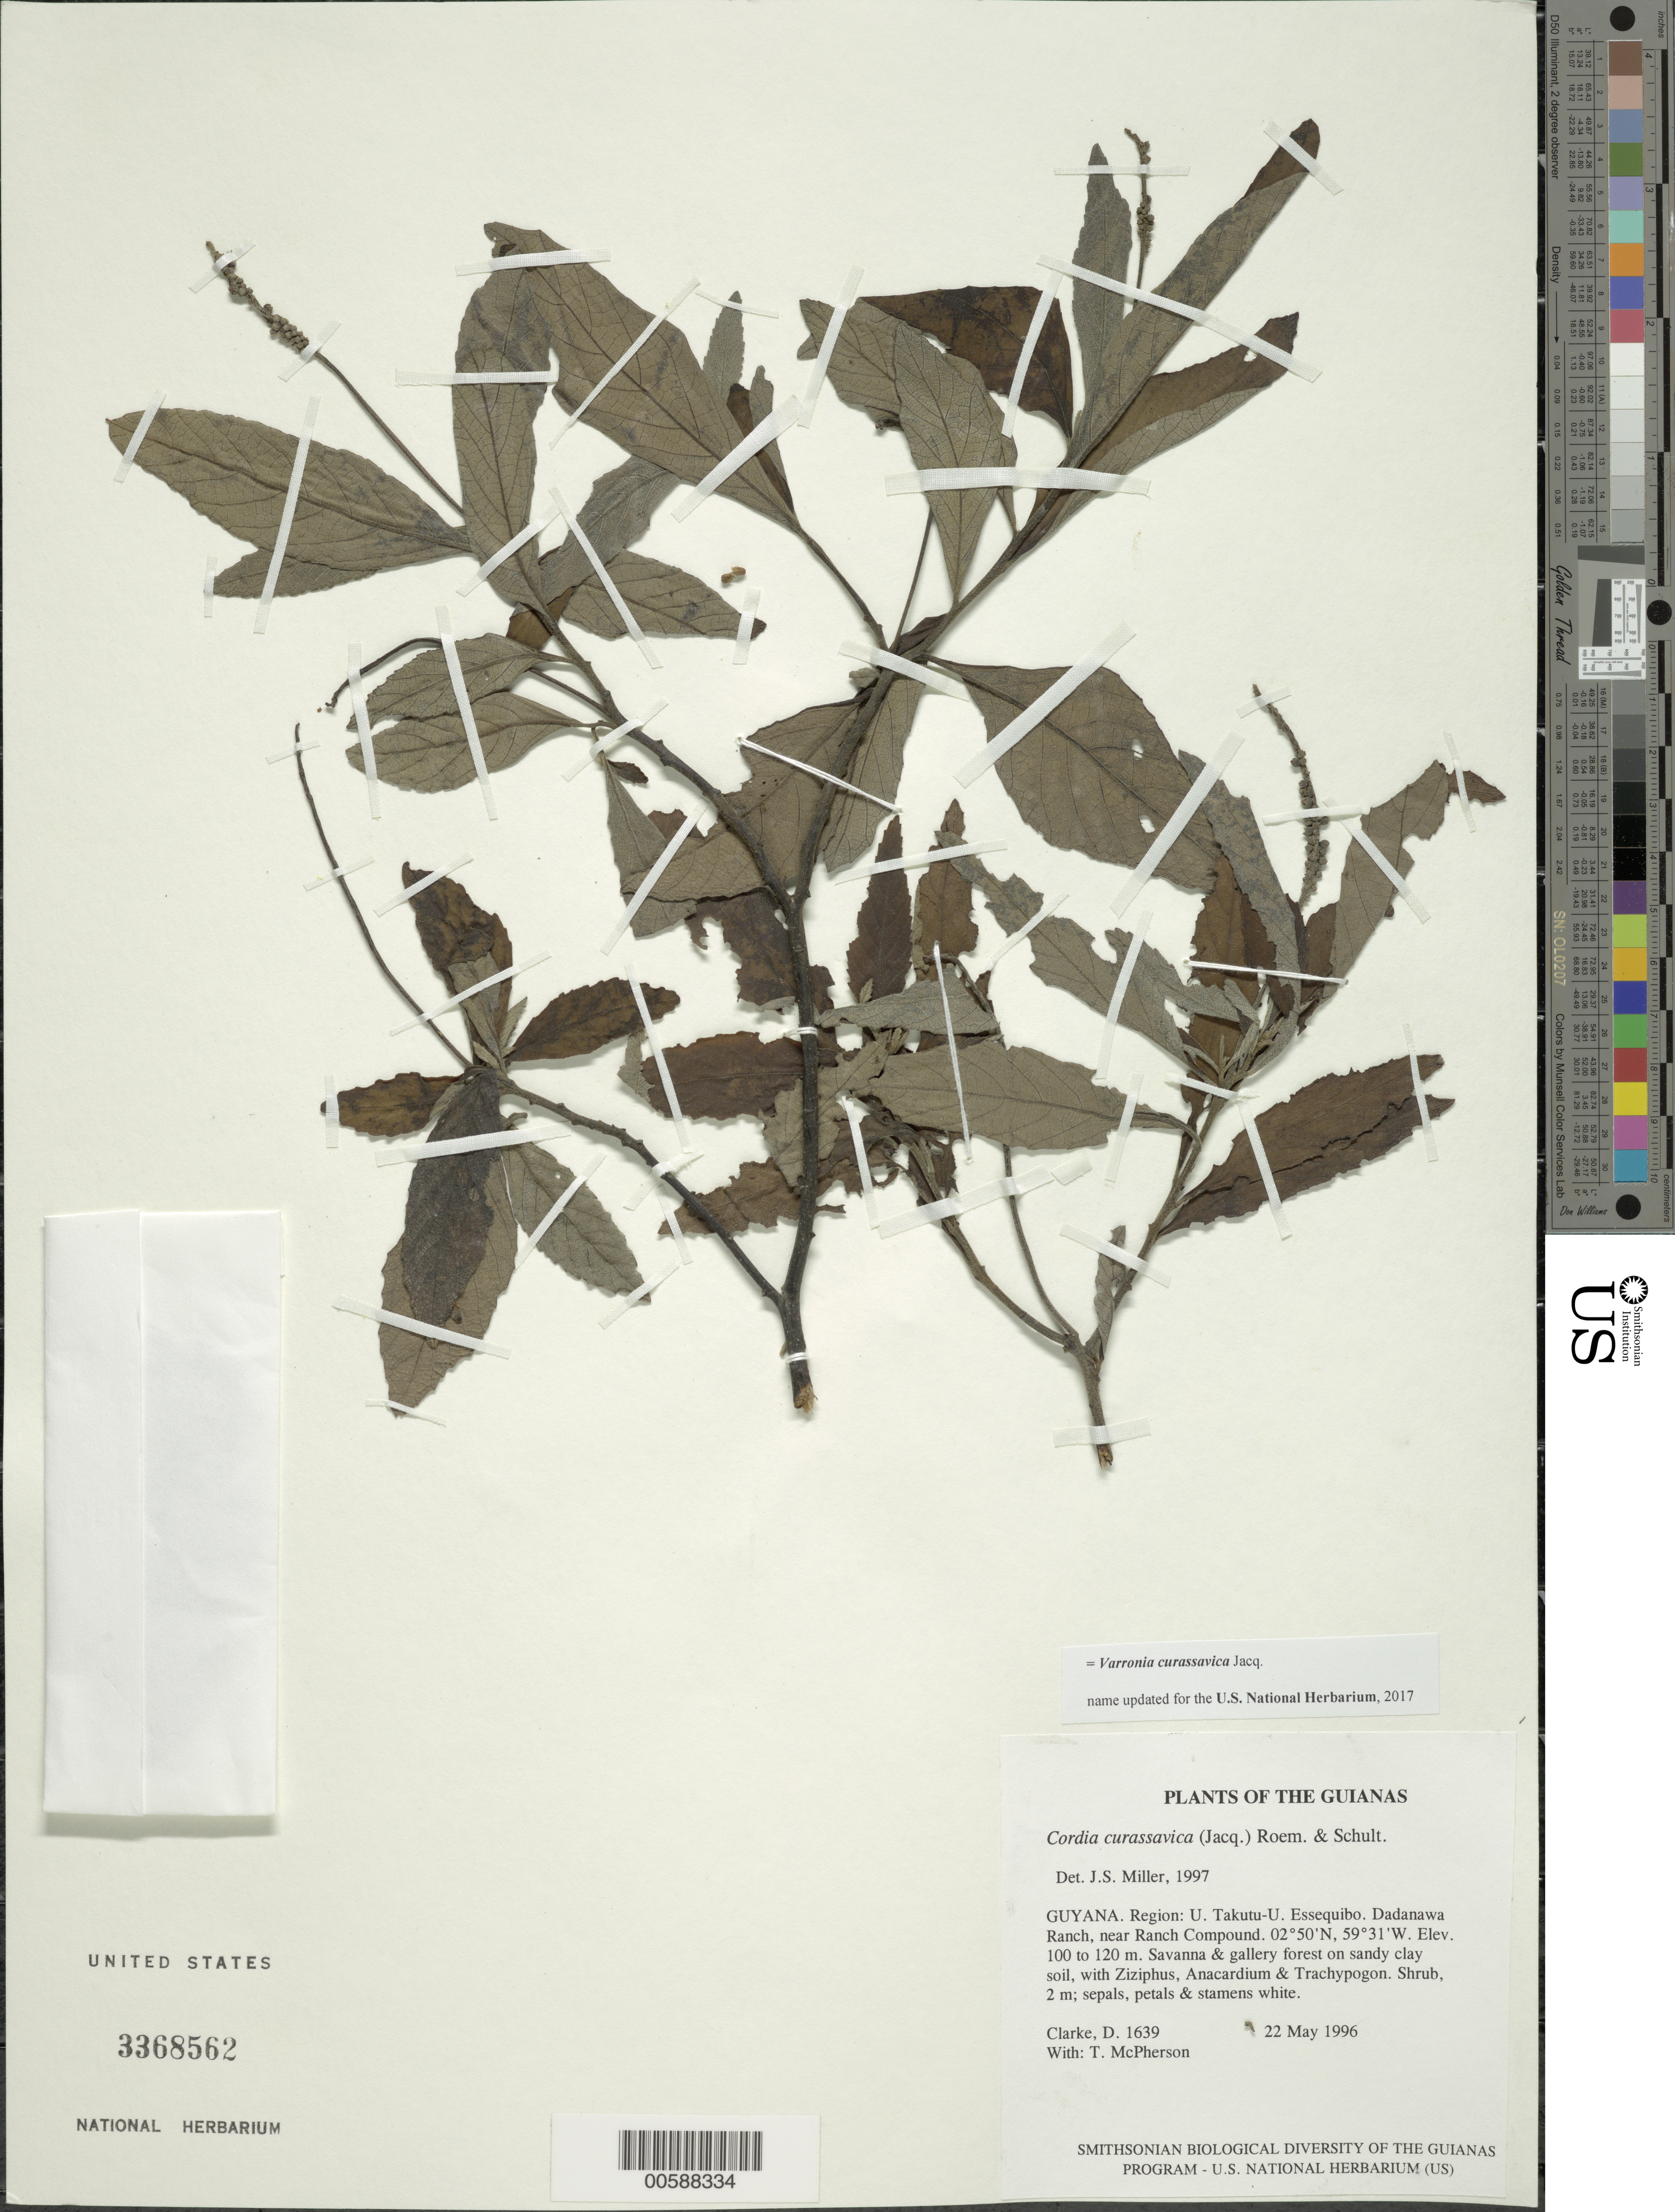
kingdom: Plantae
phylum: Tracheophyta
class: Magnoliopsida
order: Boraginales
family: Cordiaceae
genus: Varronia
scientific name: Varronia curassavica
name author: Jacq.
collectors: H. D. Clarke & T. McPherson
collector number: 1639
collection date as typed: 22 May 1996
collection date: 1996-05-22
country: Guyana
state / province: U. Takutu-U. Essequibo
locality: Dadanawa Ranch, near Ranch Compound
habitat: Savanna & gallery forest on sandy clay soil, with Ziziphus, Anacardium & Trachypogon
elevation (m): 100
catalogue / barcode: US 3368562